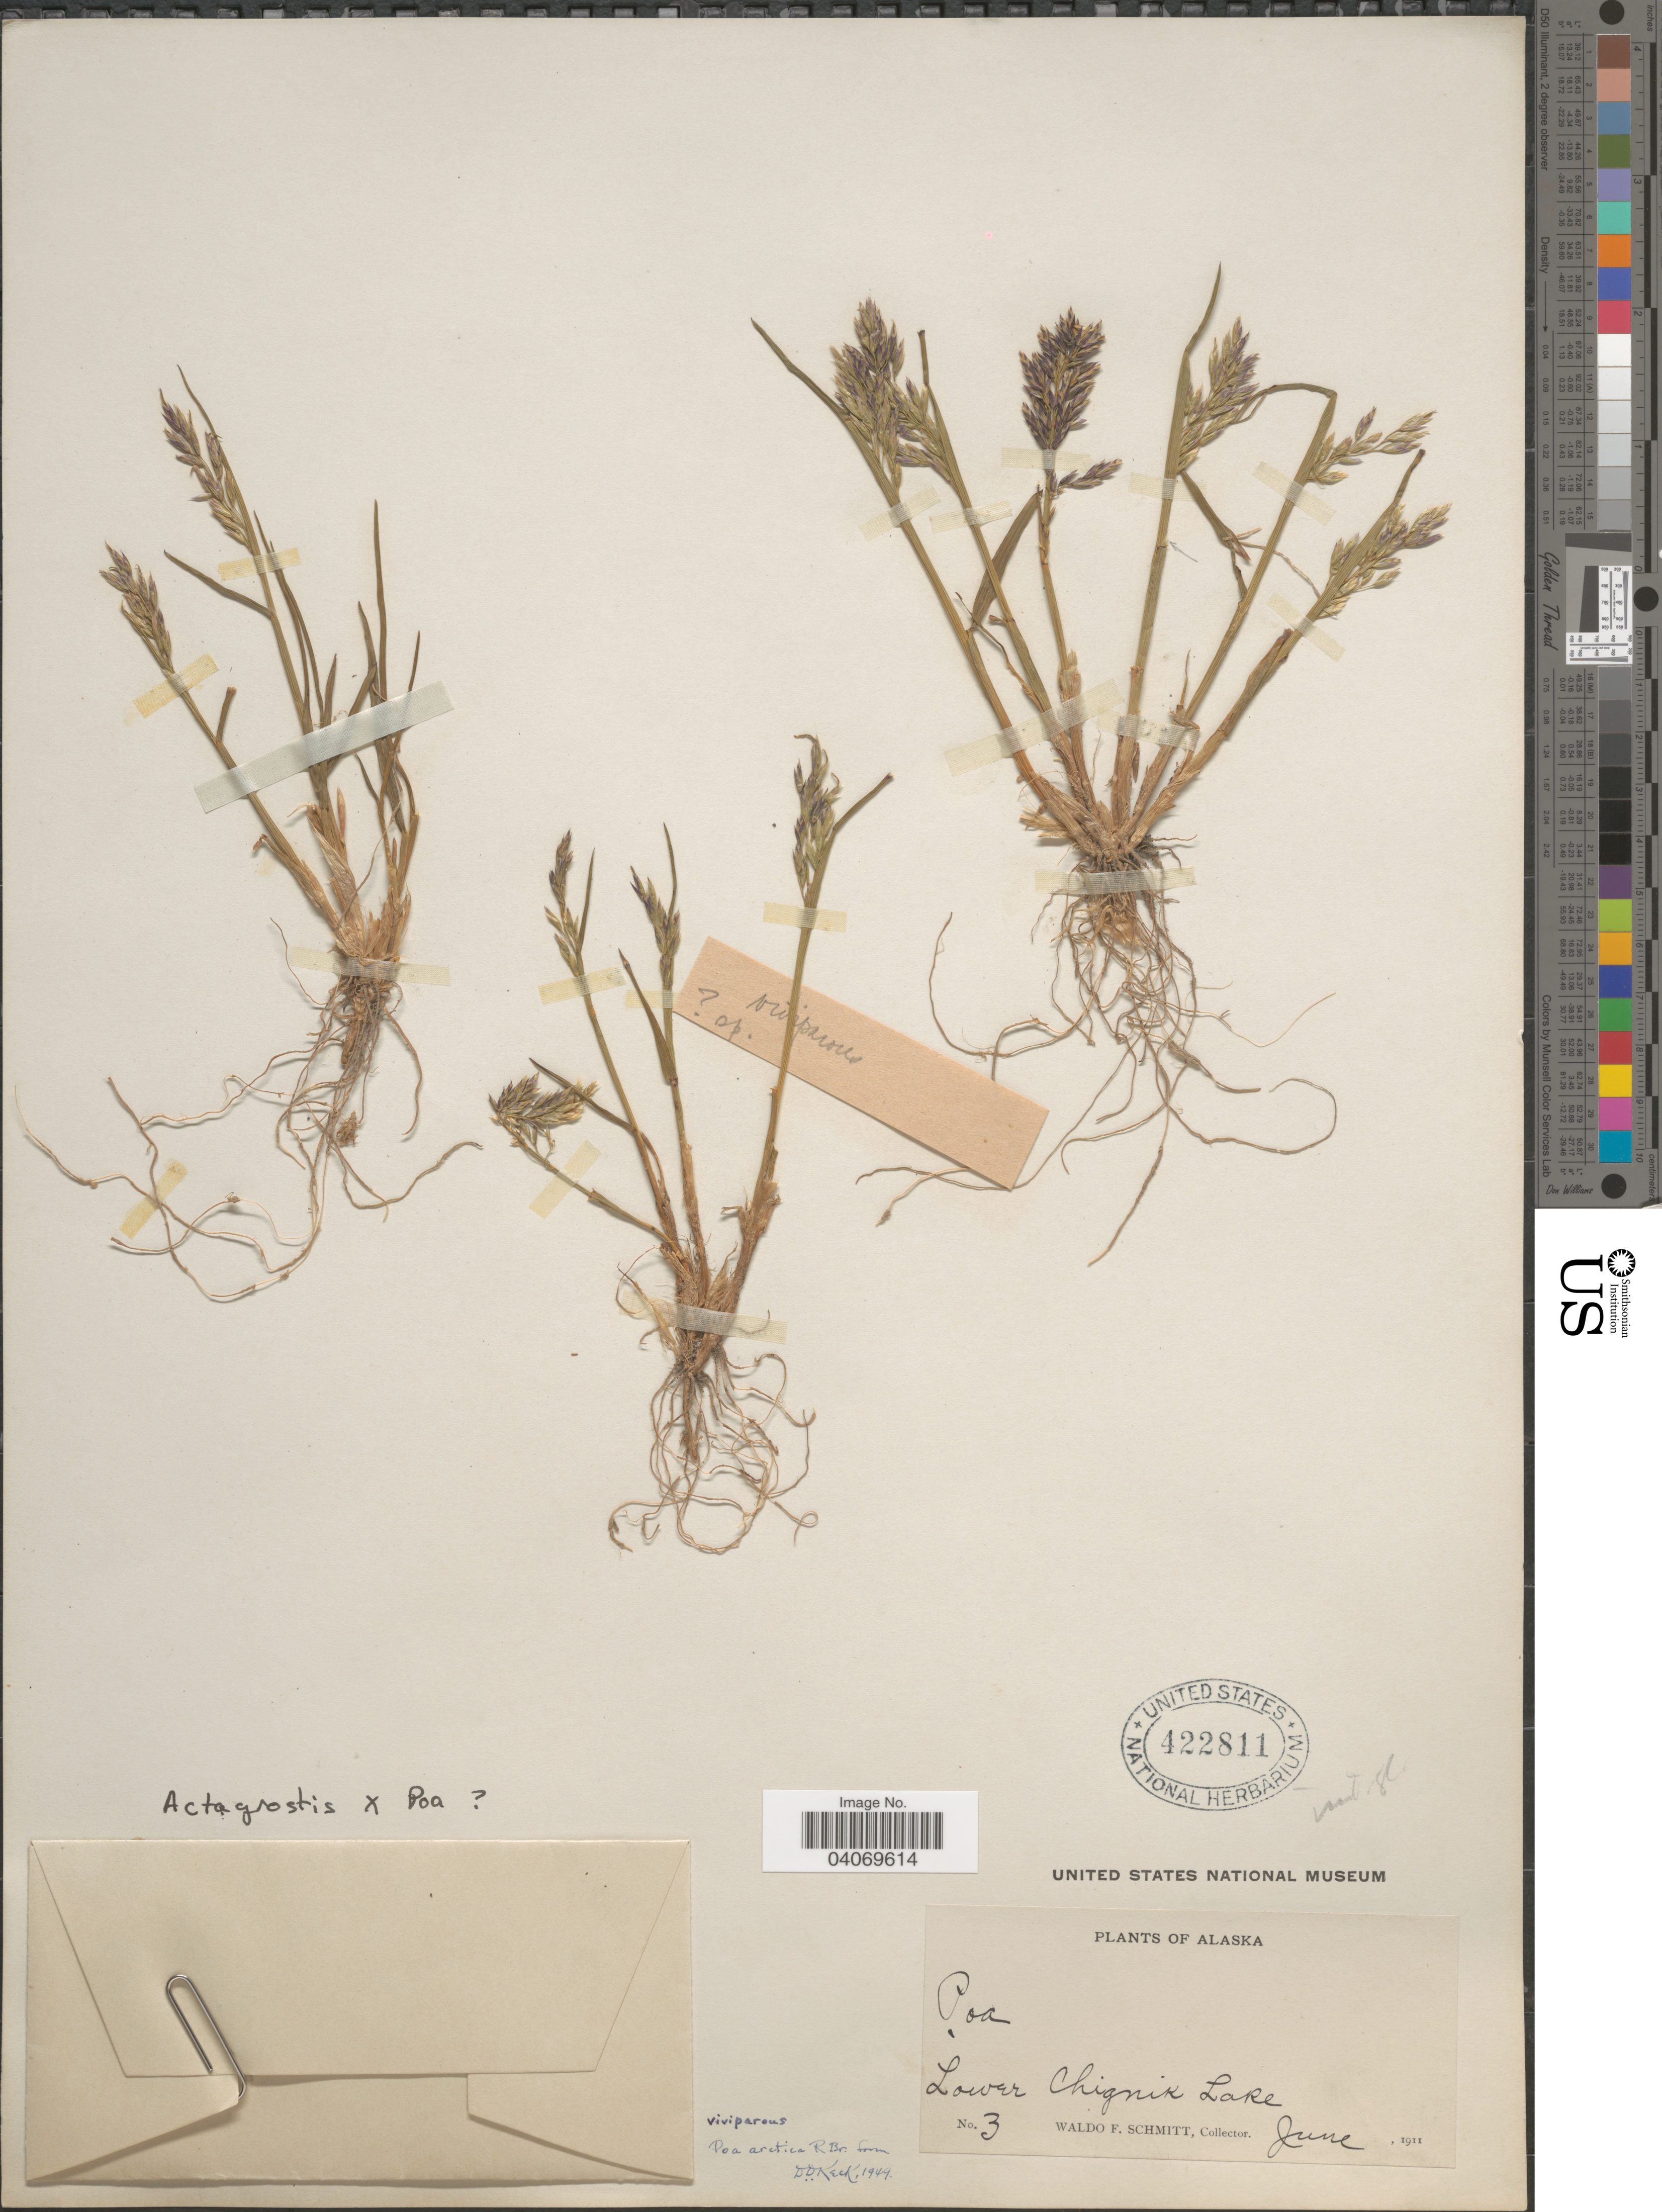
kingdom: Plantae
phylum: Tracheophyta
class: Liliopsida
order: Poales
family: Poaceae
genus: Poa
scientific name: Poa sp.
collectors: W. F. Schmitt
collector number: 3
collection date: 1911-06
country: United States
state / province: Alaska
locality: Lower Chignik Lake.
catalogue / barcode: US 422811